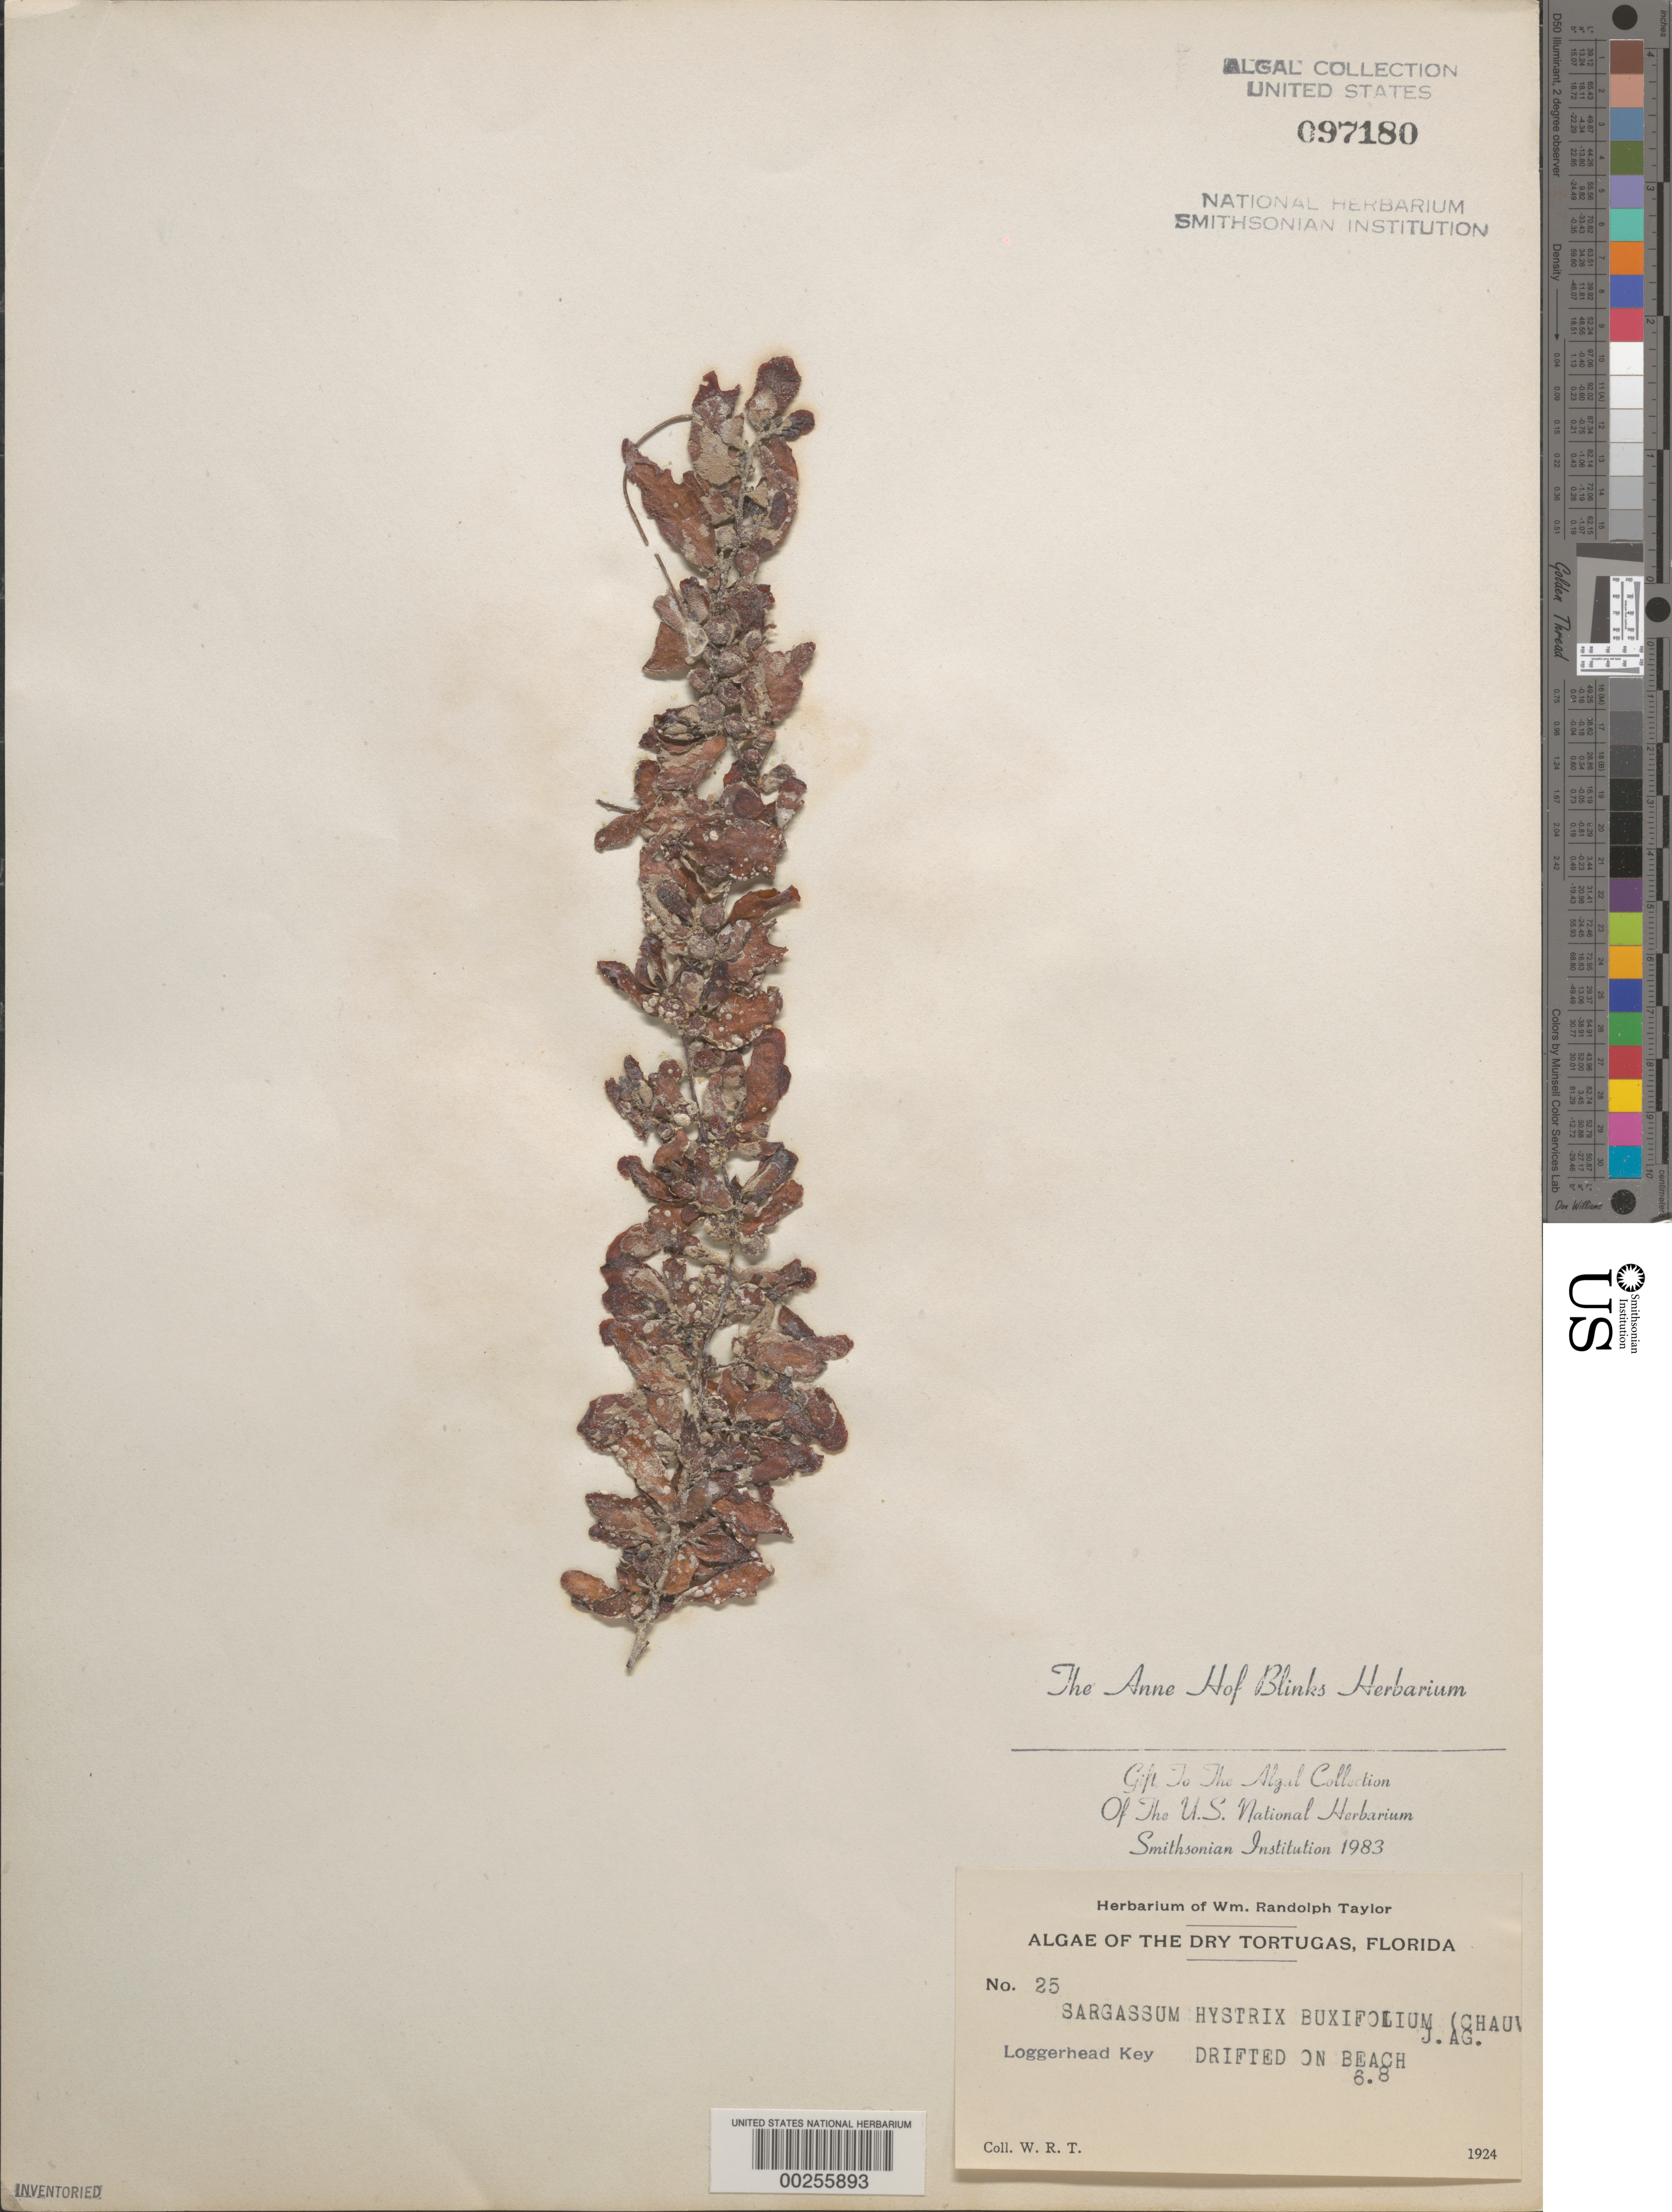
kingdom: Chromista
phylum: Ochrophyta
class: Phaeophyceae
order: Fucales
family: Sargassaceae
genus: Sargassum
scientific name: Sargassum hystrix var. buxifolium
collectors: W. R. Taylor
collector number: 25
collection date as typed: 08 Jun 1924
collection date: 1924-06-08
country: United States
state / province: Florida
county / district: Monroe County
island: Loggerhead Key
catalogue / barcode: US 97180